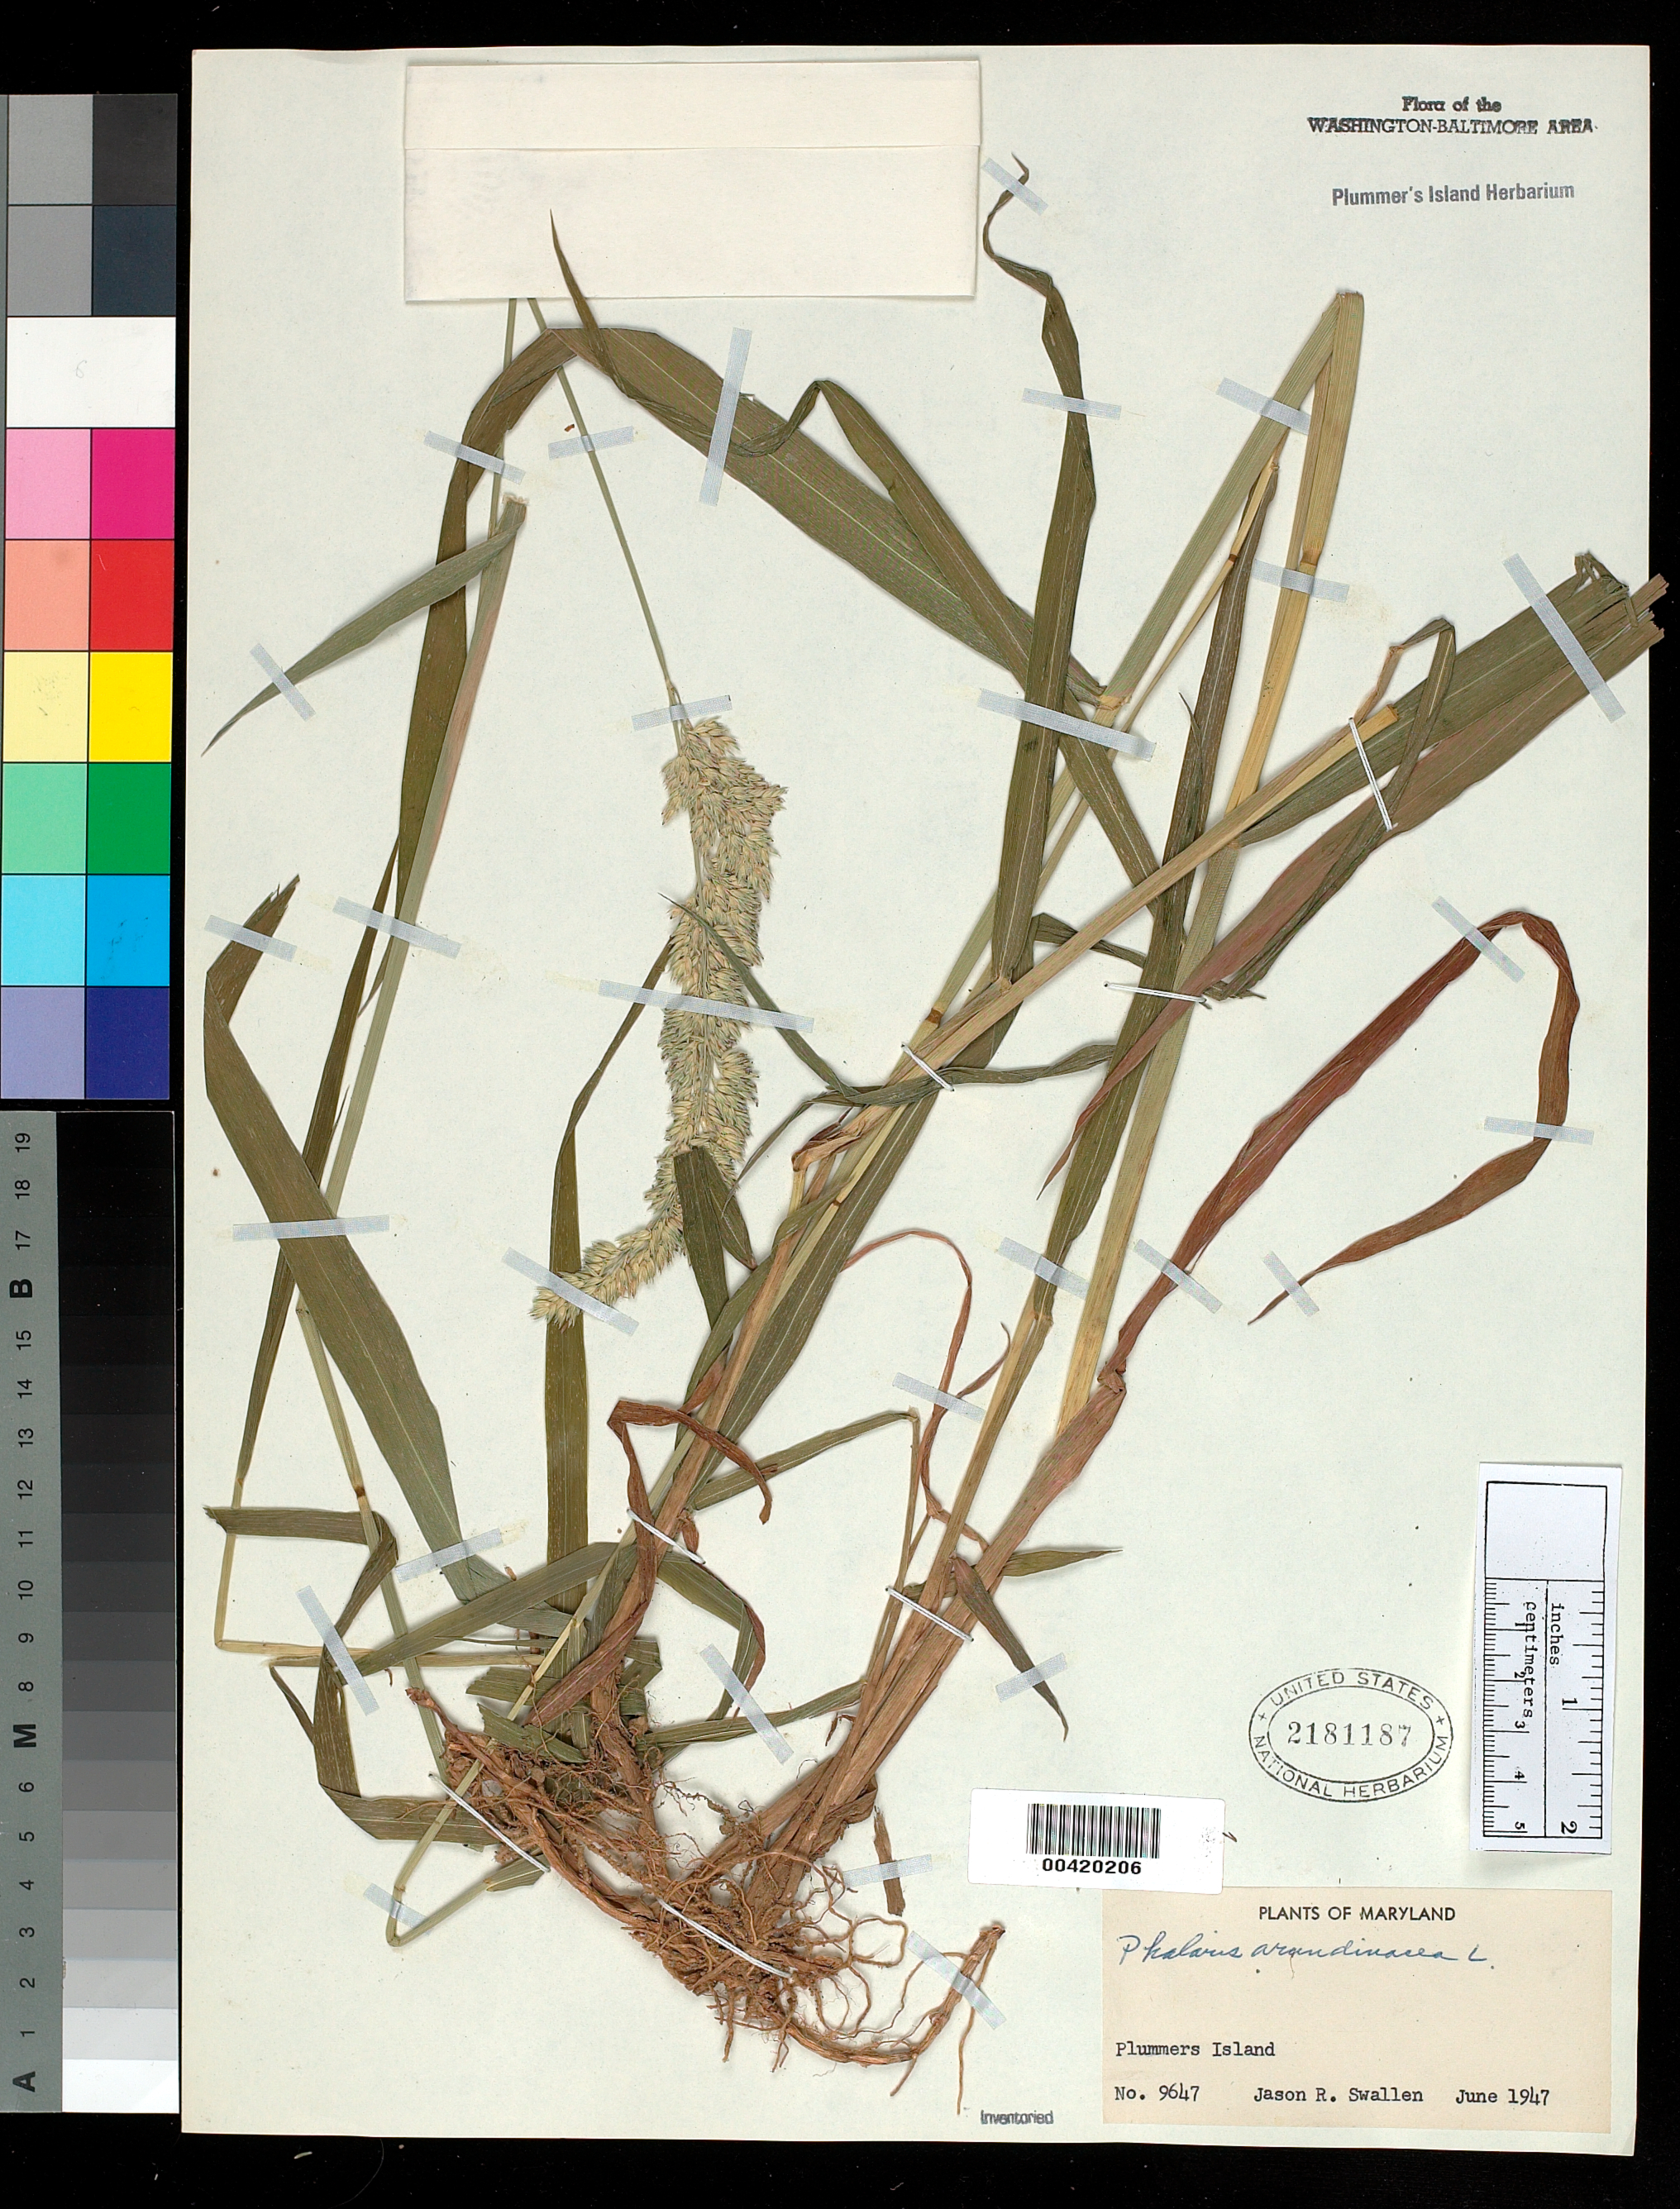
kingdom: Plantae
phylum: Tracheophyta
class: Liliopsida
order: Poales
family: Poaceae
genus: Phalaris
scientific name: Phalaris arundinacea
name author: L.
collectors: J. R. Swallen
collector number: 9647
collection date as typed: Jun 1947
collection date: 1947-06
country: United States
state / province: Maryland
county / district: Montgomery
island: Plummers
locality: Plummer's Island C. & O. Canal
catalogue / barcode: US 2181187